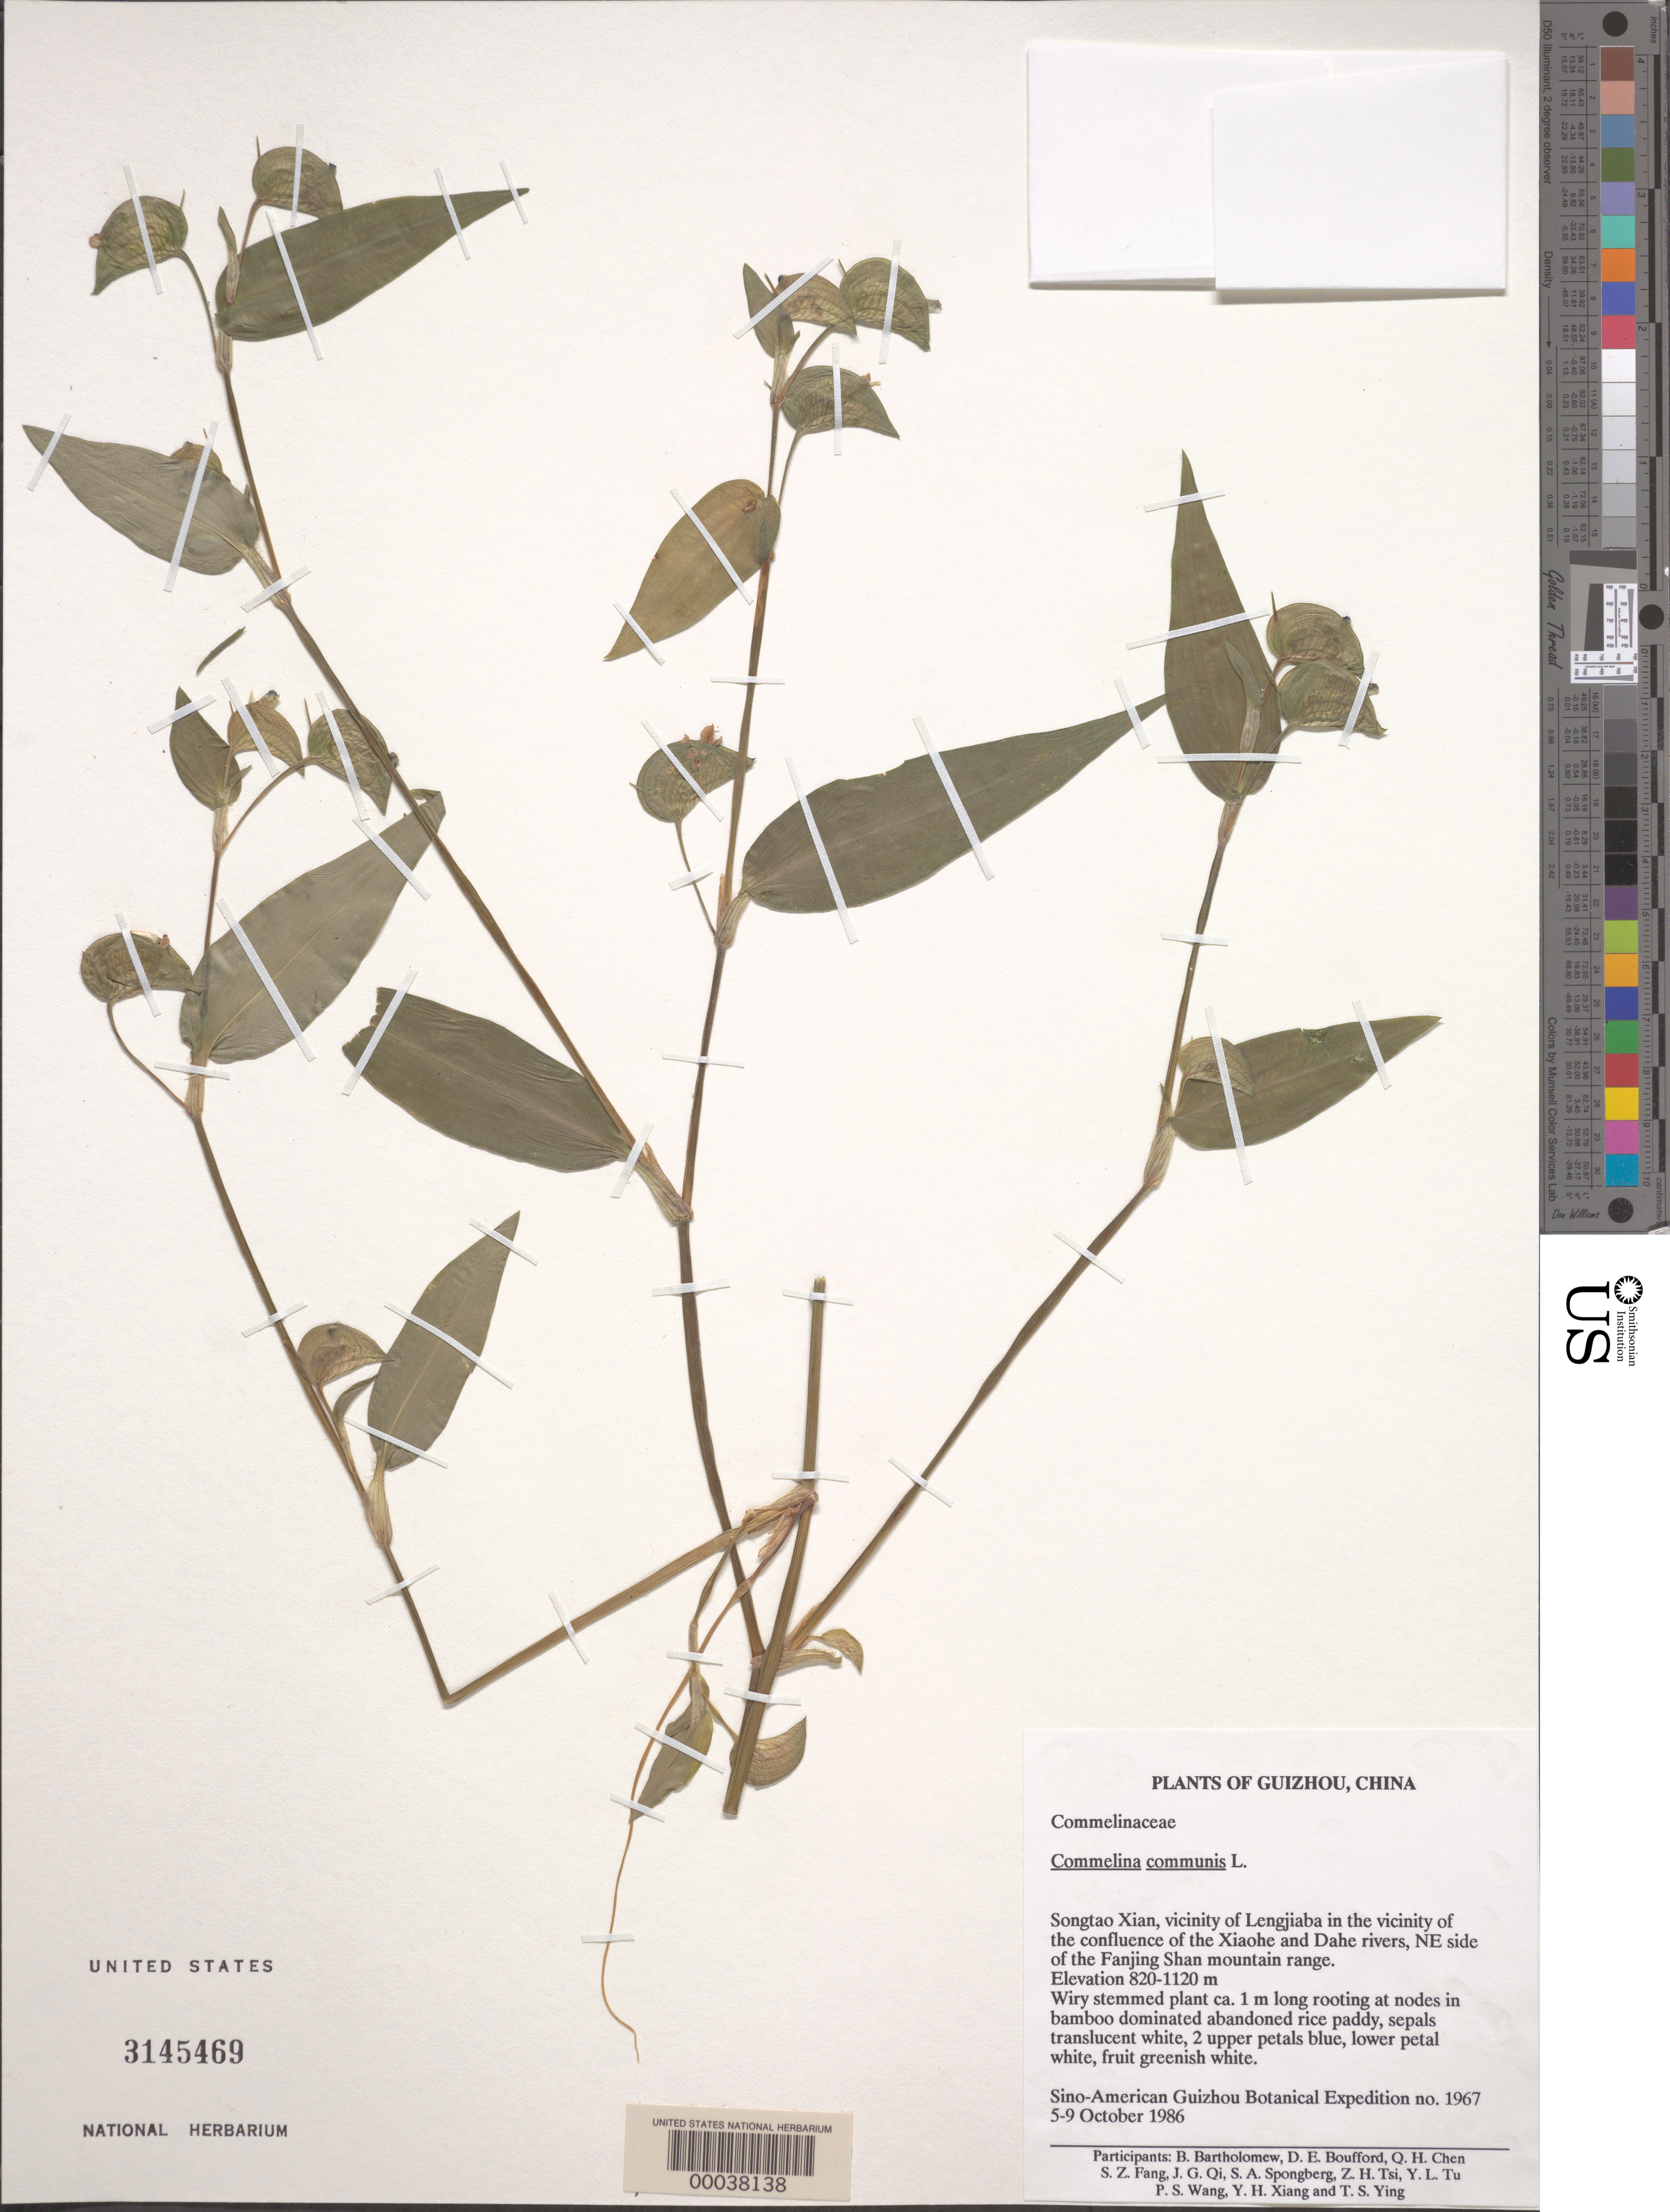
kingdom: Plantae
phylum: Tracheophyta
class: Liliopsida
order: Commelinales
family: Commelinaceae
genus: Commelina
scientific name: Commelina communis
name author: L.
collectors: B. M. Bartholomew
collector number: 1967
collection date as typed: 05 Oct 1986 to 09 Oct 1986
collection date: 1986-10-05/1986-10-09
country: China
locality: Songtao xian, near lengjiaba near the xiaohe and dahe rivers, ne side of the fanjing shan mt range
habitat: Dominated abandoned rice paddy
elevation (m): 820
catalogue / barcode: US 3145469